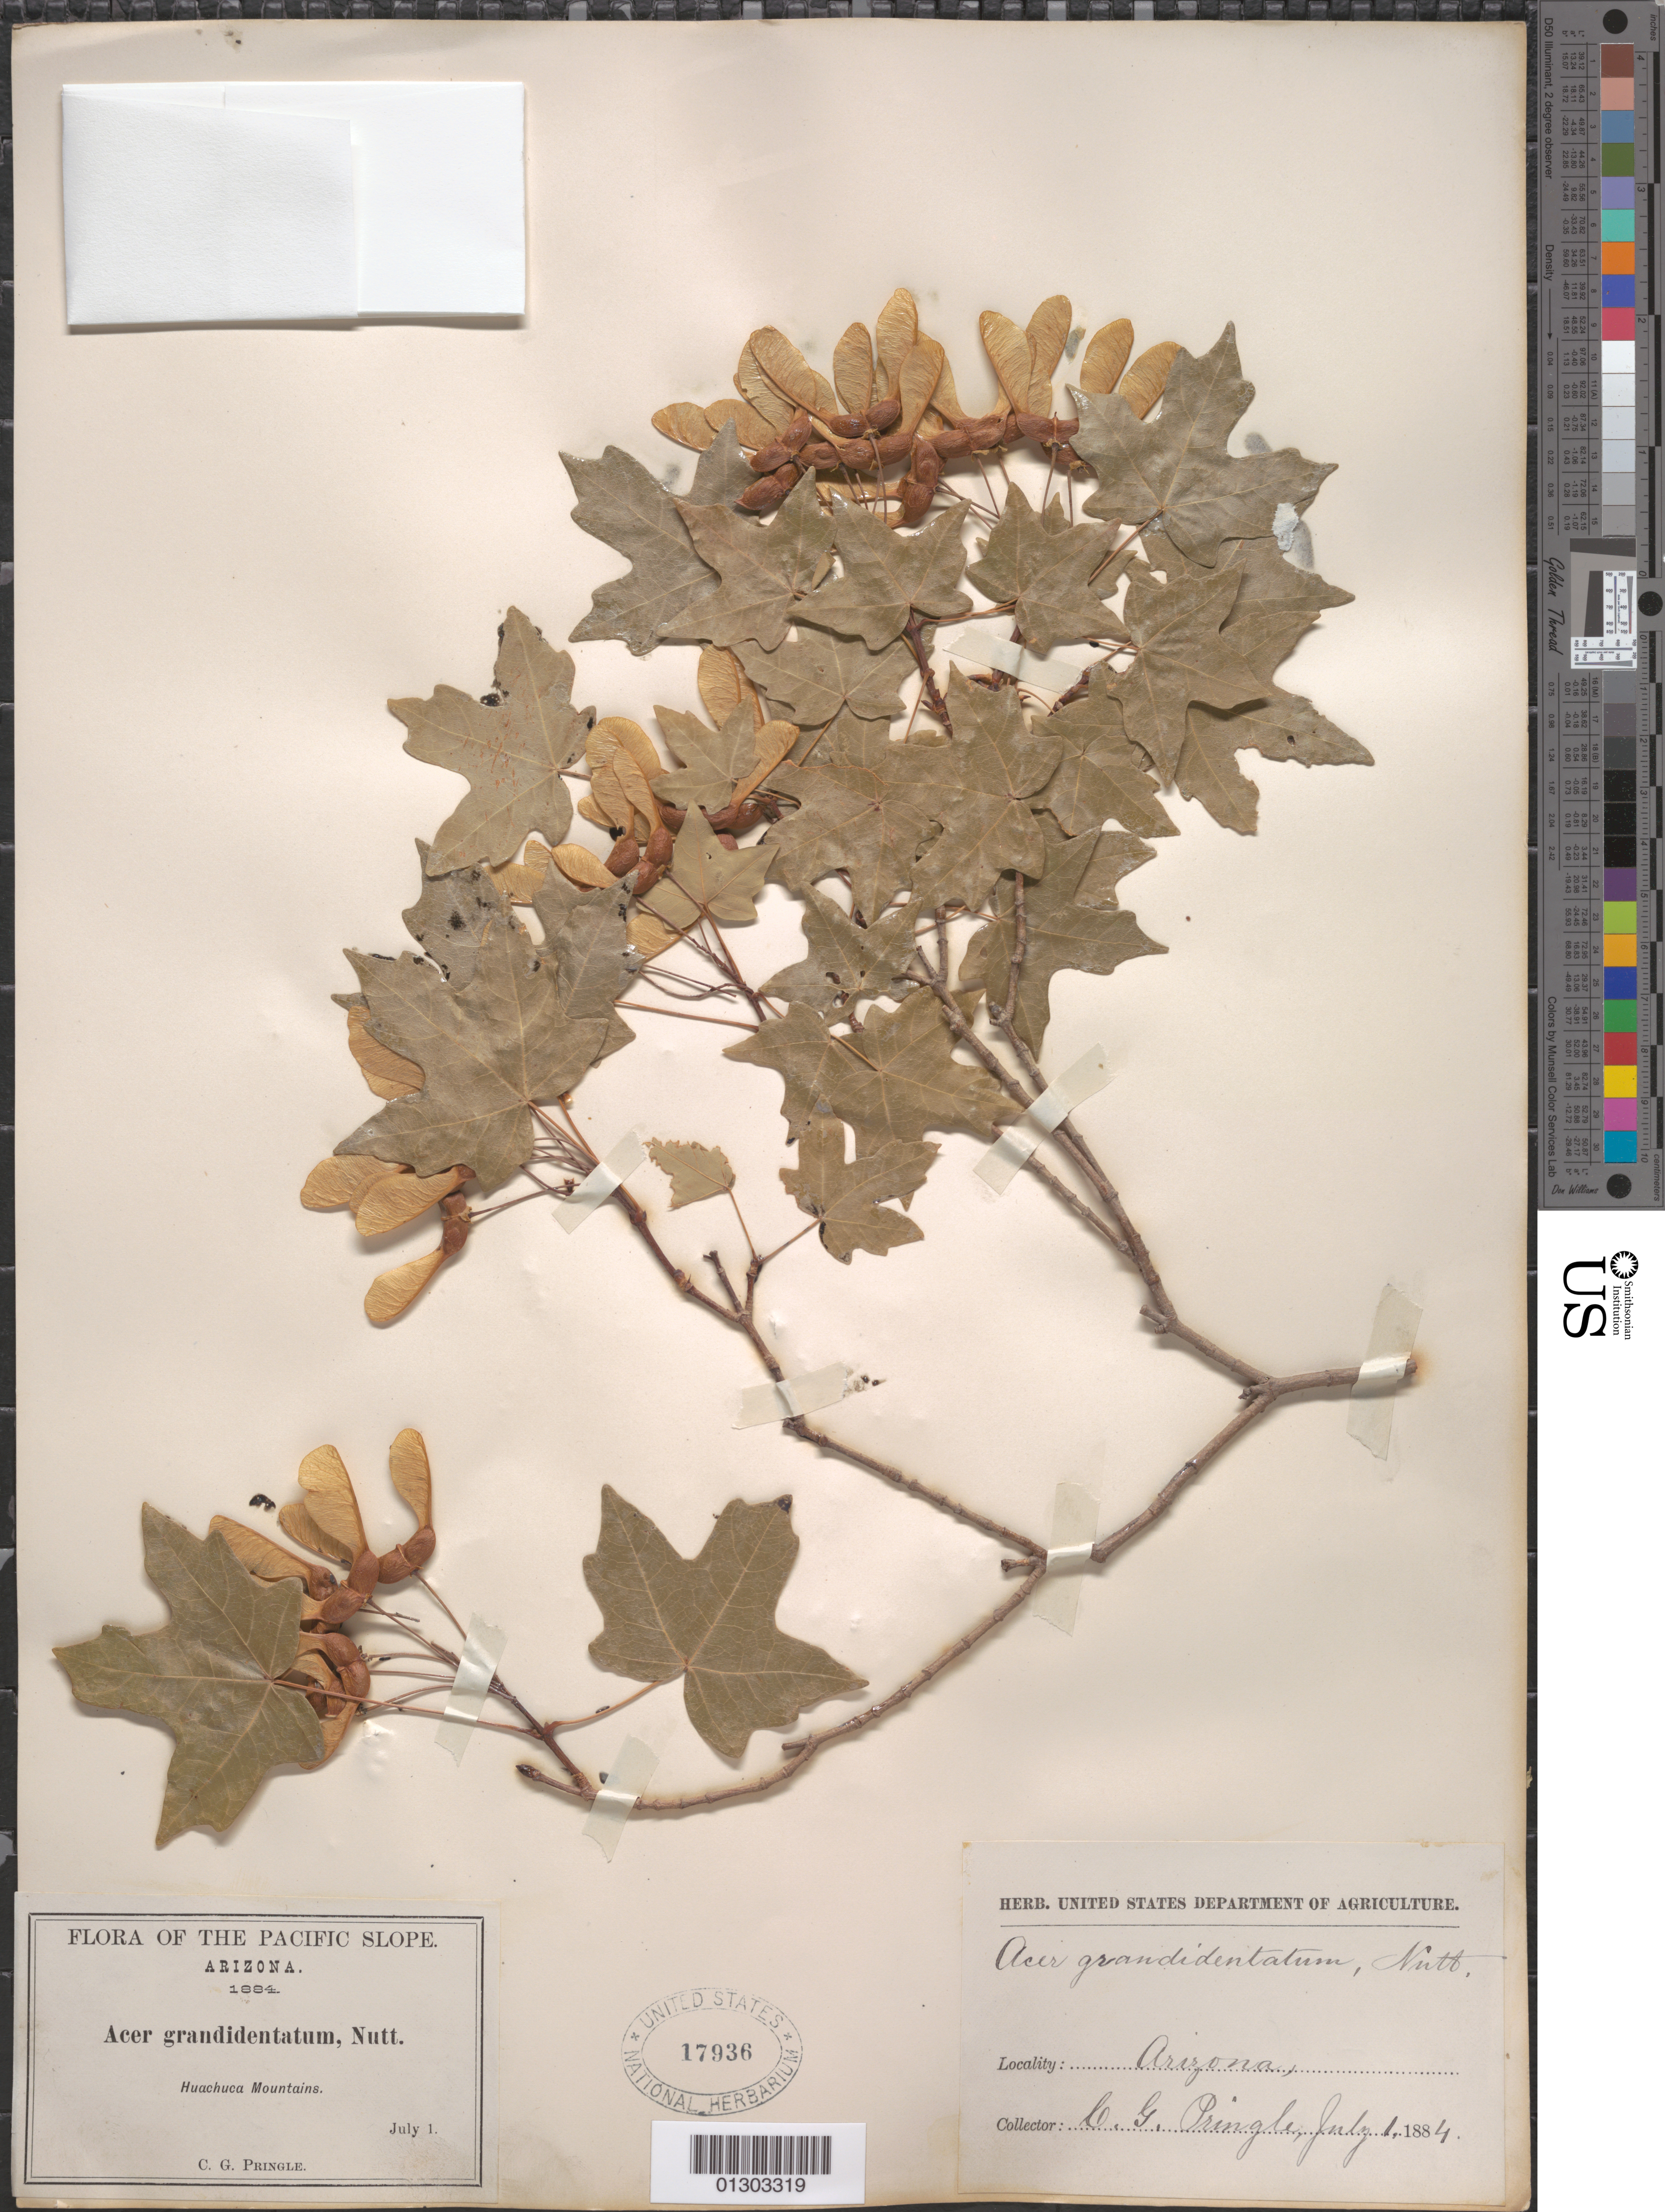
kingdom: Plantae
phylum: Tracheophyta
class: Magnoliopsida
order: Sapindales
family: Sapindaceae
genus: Acer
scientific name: Acer grandidentatum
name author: Nutt.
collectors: C. G. Pringle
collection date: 1884-07-01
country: United States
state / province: Arizona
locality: Huachuca Mts.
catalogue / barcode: US 17936